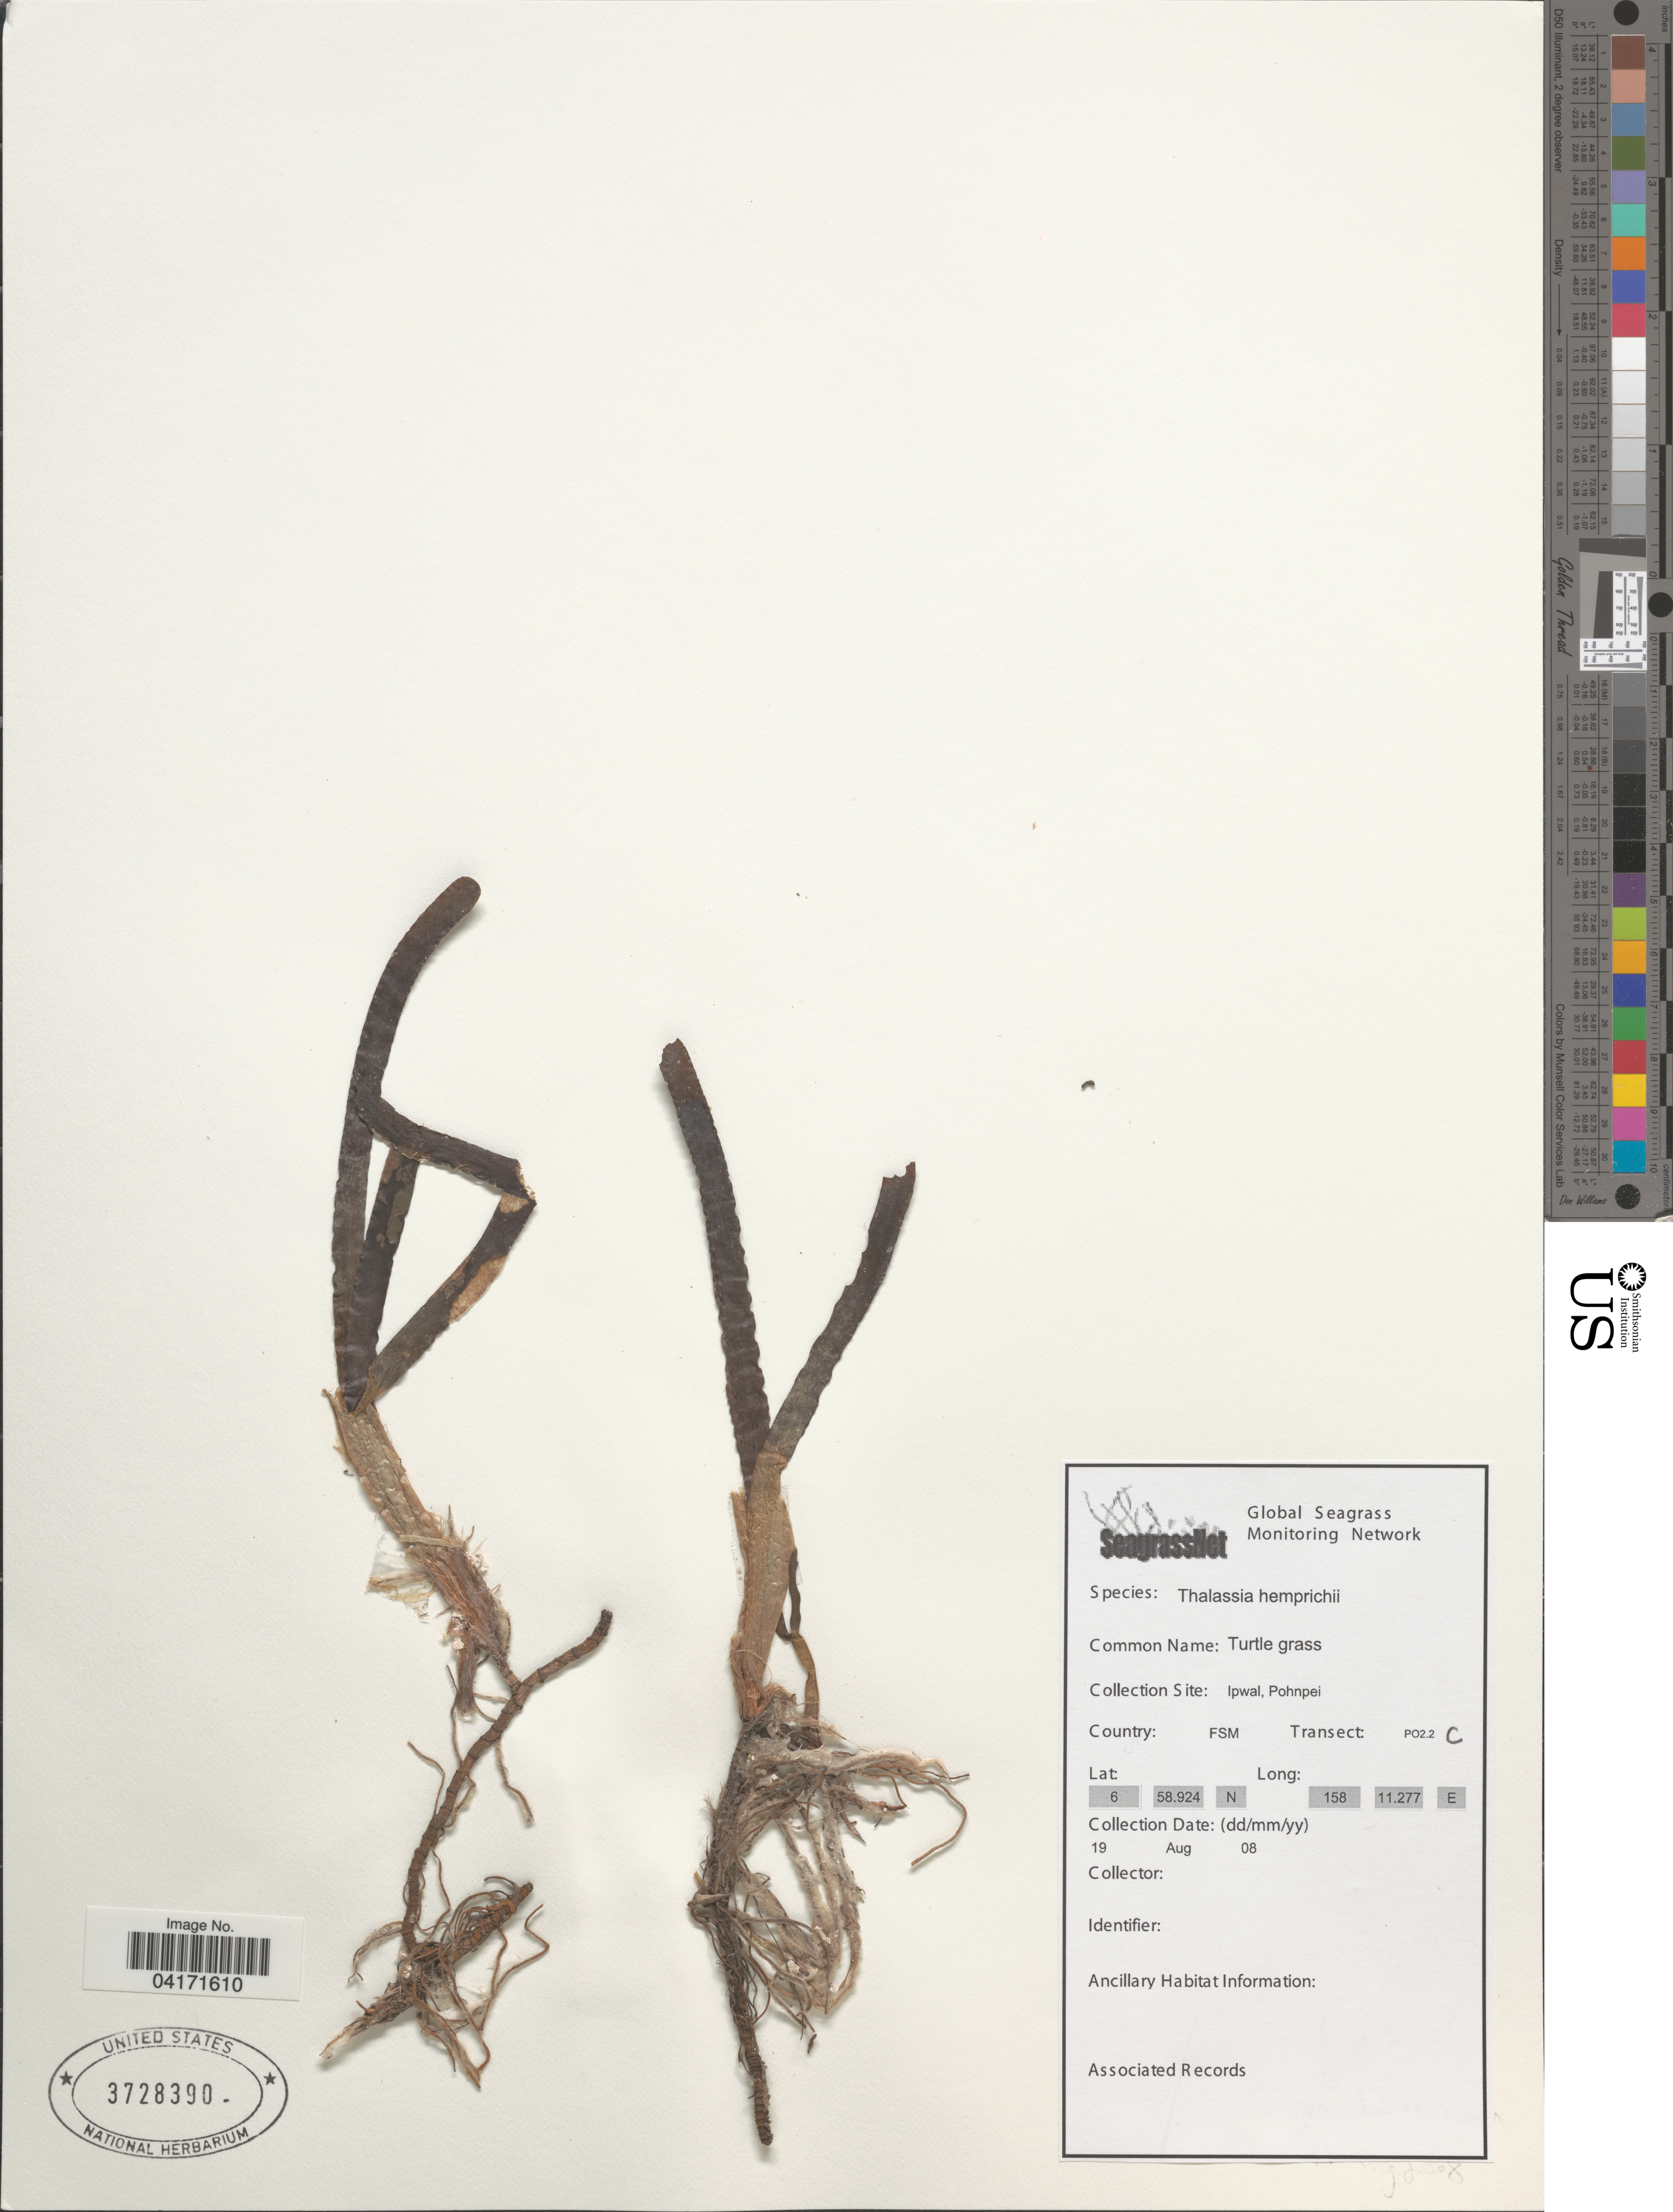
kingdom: Plantae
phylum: Tracheophyta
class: Liliopsida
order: Alismatales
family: Hydrocharitaceae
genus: Thalassia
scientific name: Thalassia hemprichii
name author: Asch.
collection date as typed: Transcribed d/m/y: 19/8/8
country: Micronesia, Federated States of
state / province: Pohnpei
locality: Ipwal. Transect: PO2.2 C.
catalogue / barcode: US 3728390